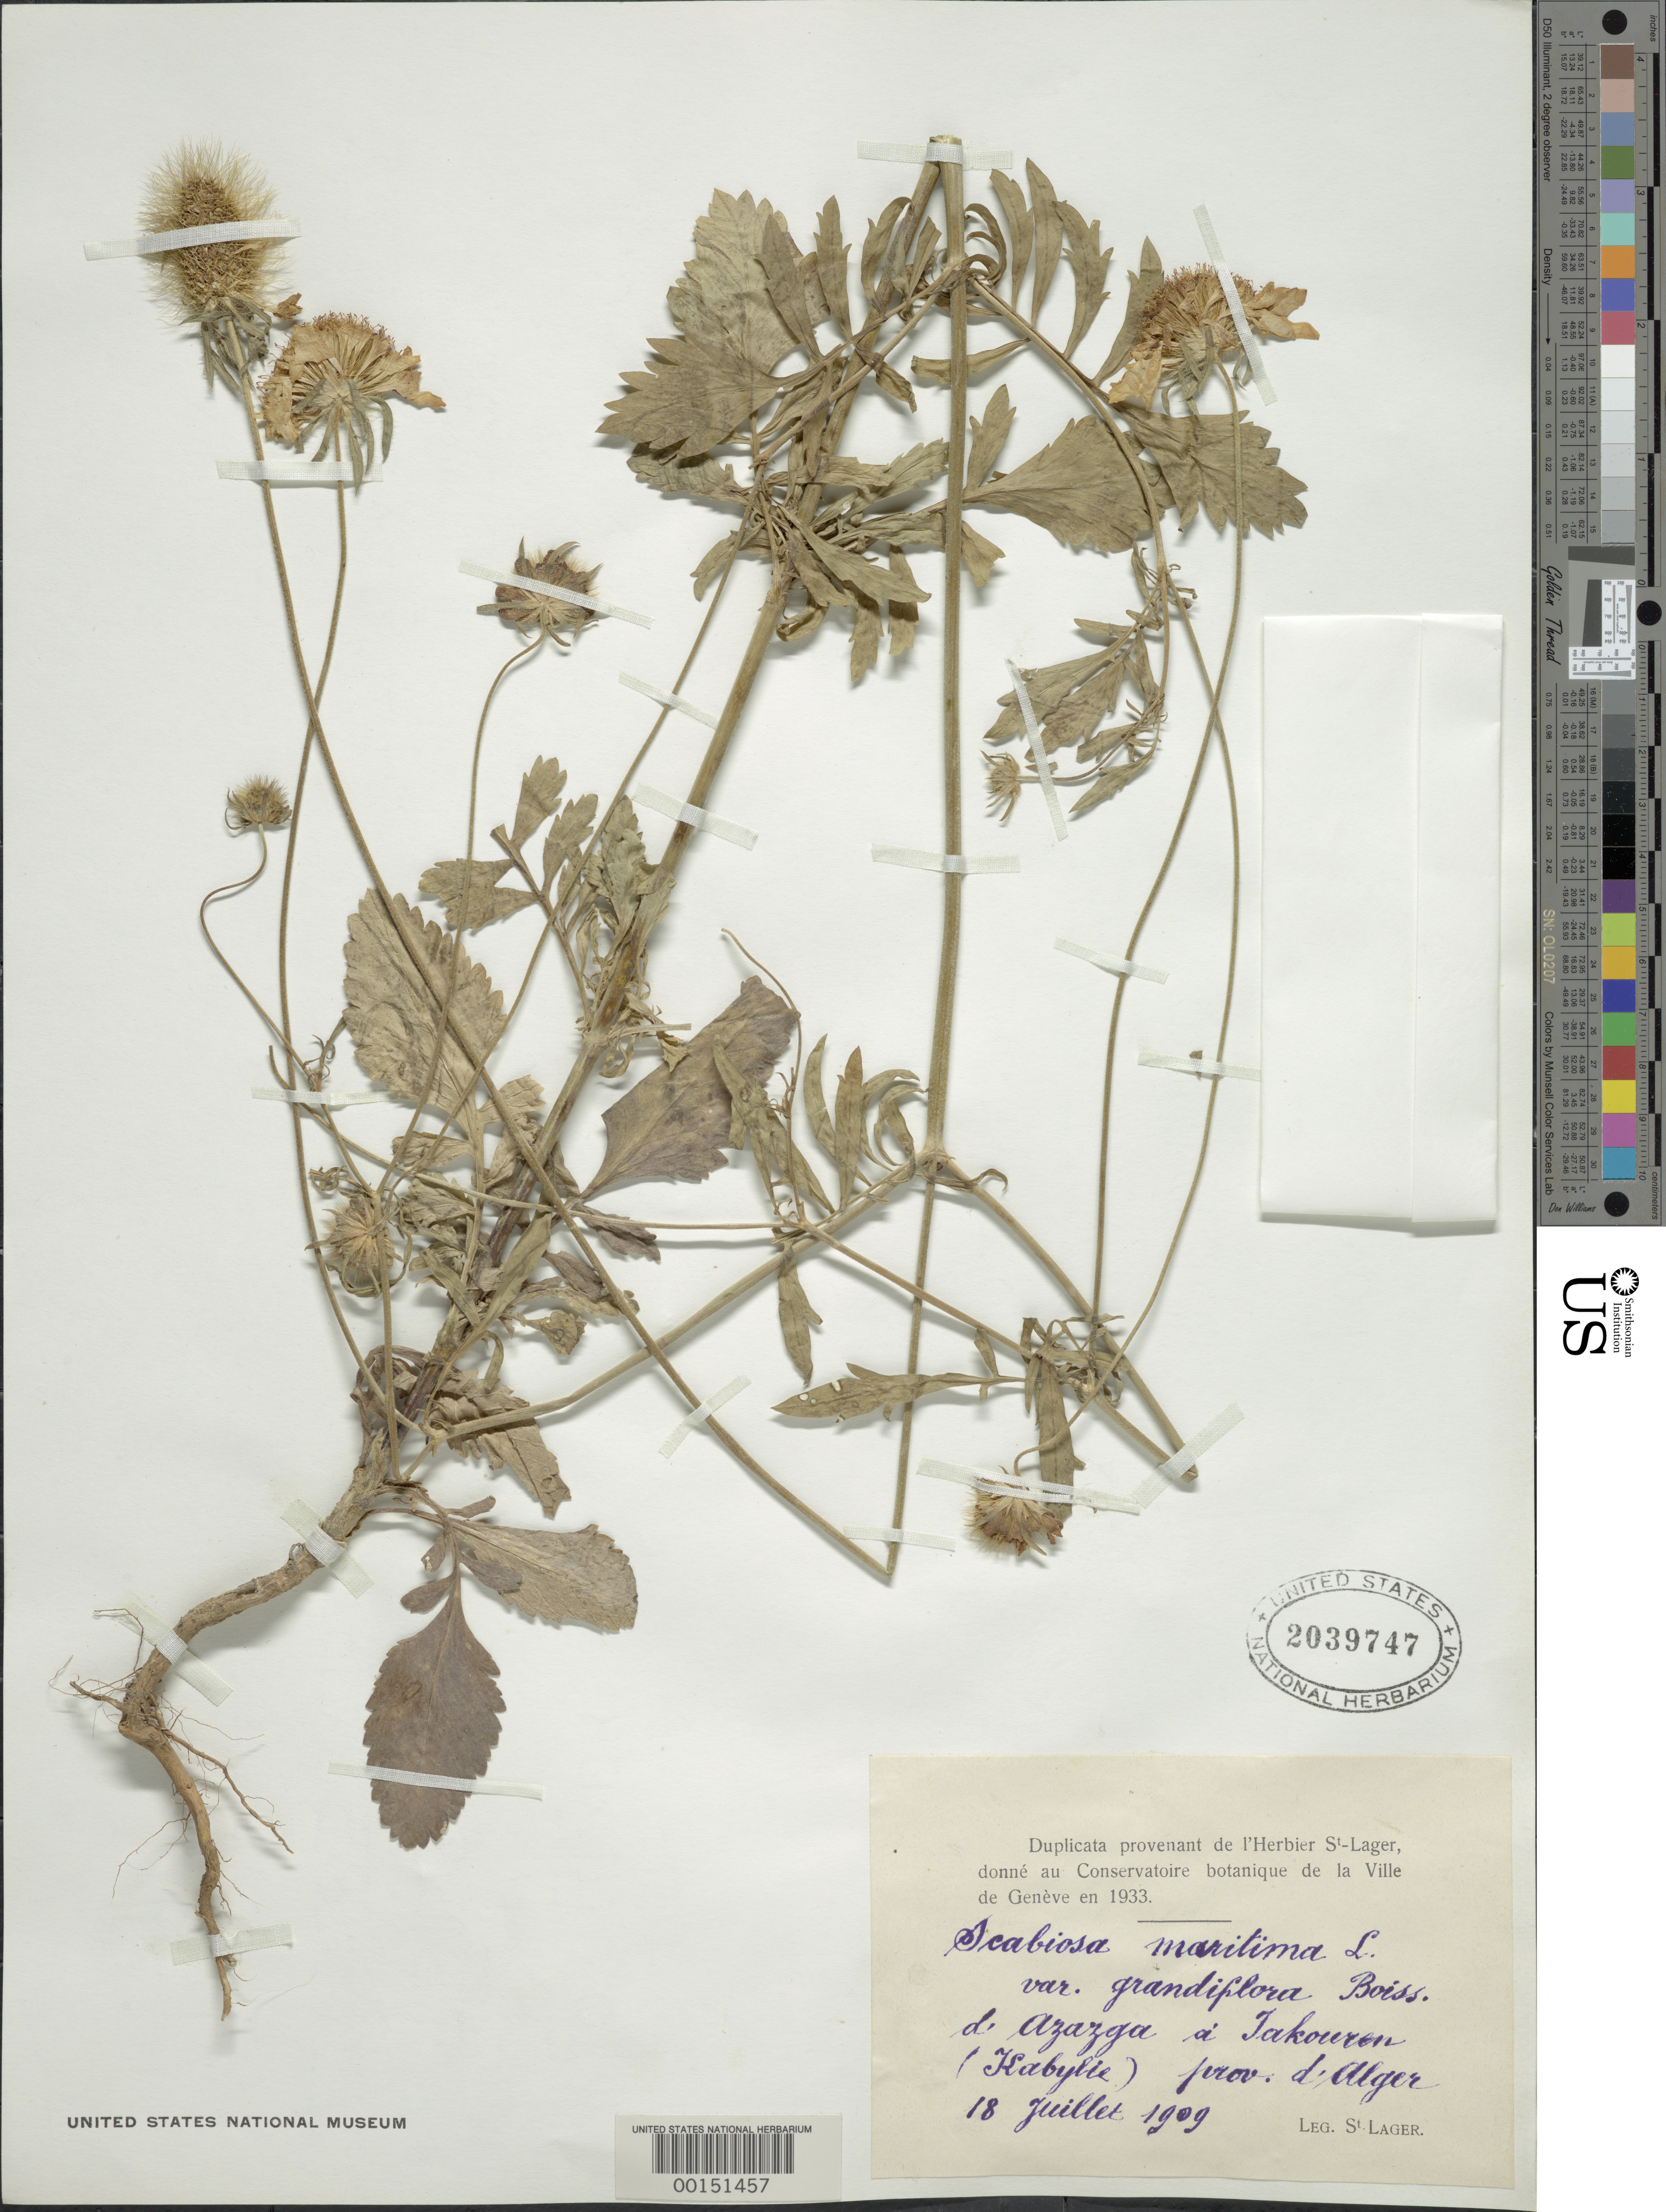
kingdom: Plantae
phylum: Tracheophyta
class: Magnoliopsida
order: Dipsacales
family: Caprifoliaceae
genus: Scabiosa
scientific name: Scabiosa maritima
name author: L.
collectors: -. St. Lager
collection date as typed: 18 Jul 1909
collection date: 1909-07-18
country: Algeria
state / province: Bordj Bou Arréridj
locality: d' Alger, d' Azazga a Takouron (Kabylie)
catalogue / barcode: US 2039747